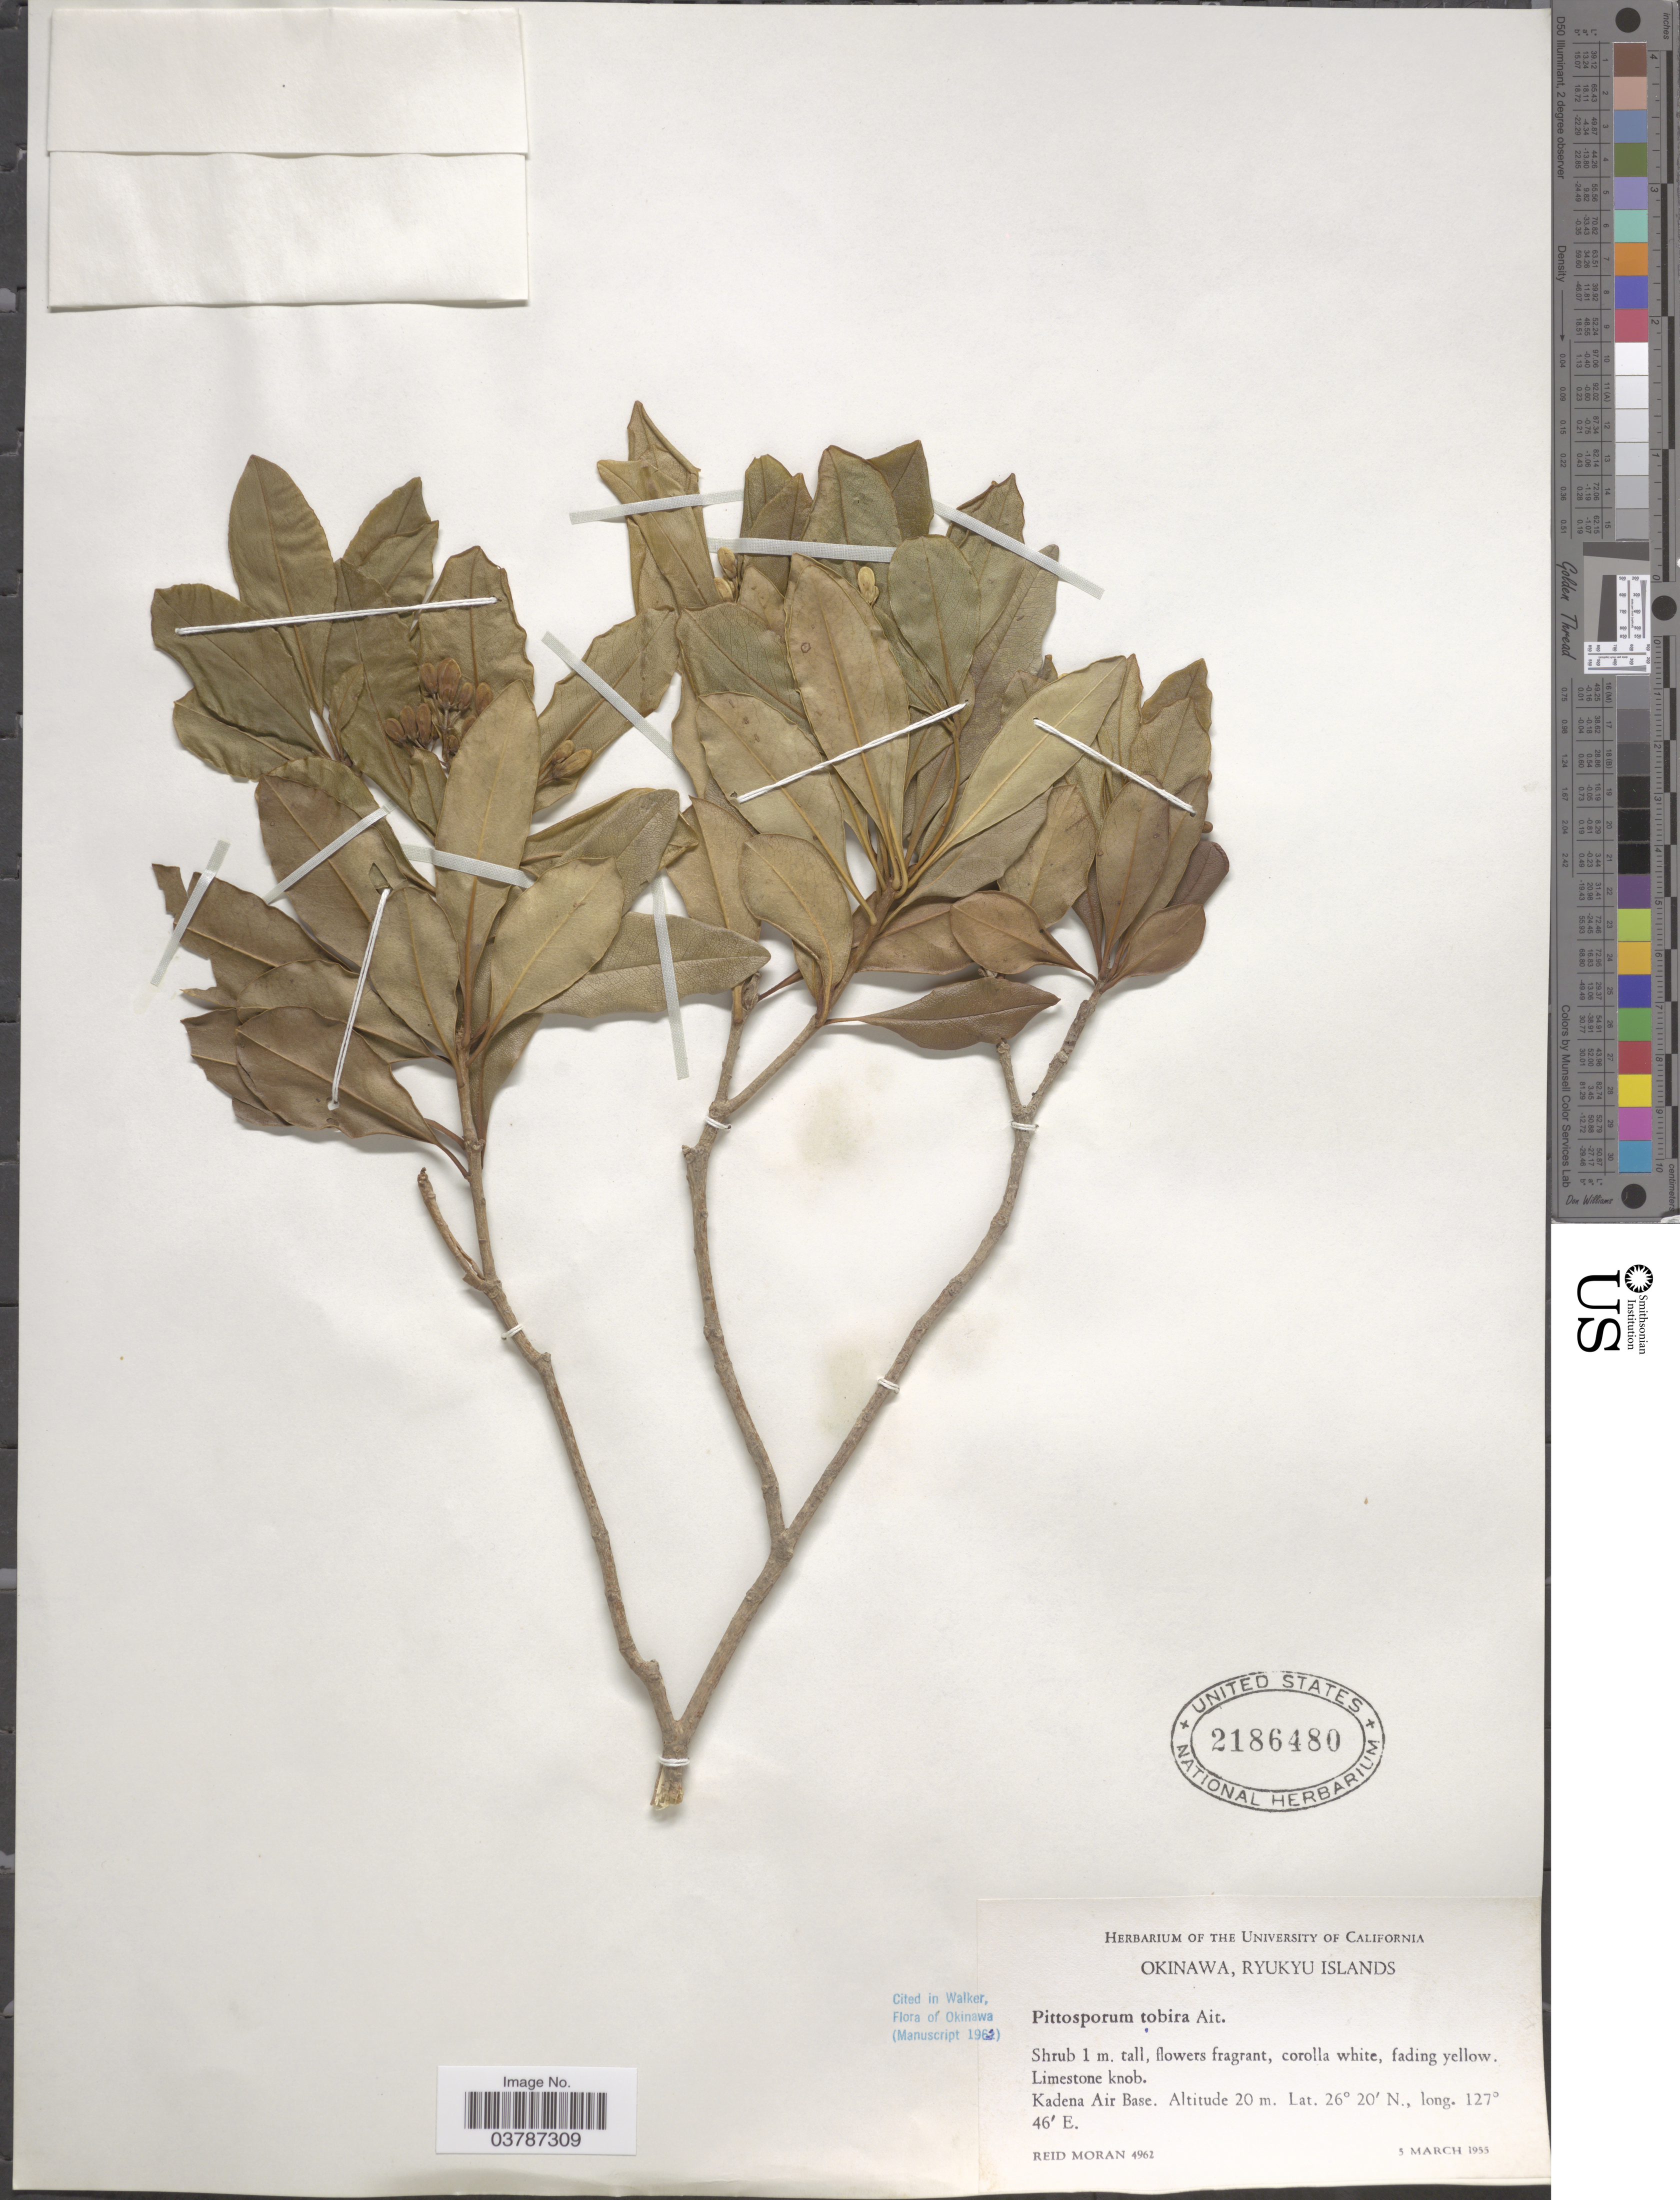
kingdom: Plantae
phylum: Tracheophyta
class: Magnoliopsida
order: Apiales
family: Pittosporaceae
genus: Pittosporum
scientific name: Pittosporum tobira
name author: (Thunb.) W.T. Aiton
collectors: R. Moran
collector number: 4962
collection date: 1955-03-05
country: Japan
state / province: Okinawa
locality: Ryukyu Islands. Kadena Air Base.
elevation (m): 20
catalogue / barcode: US 2186480